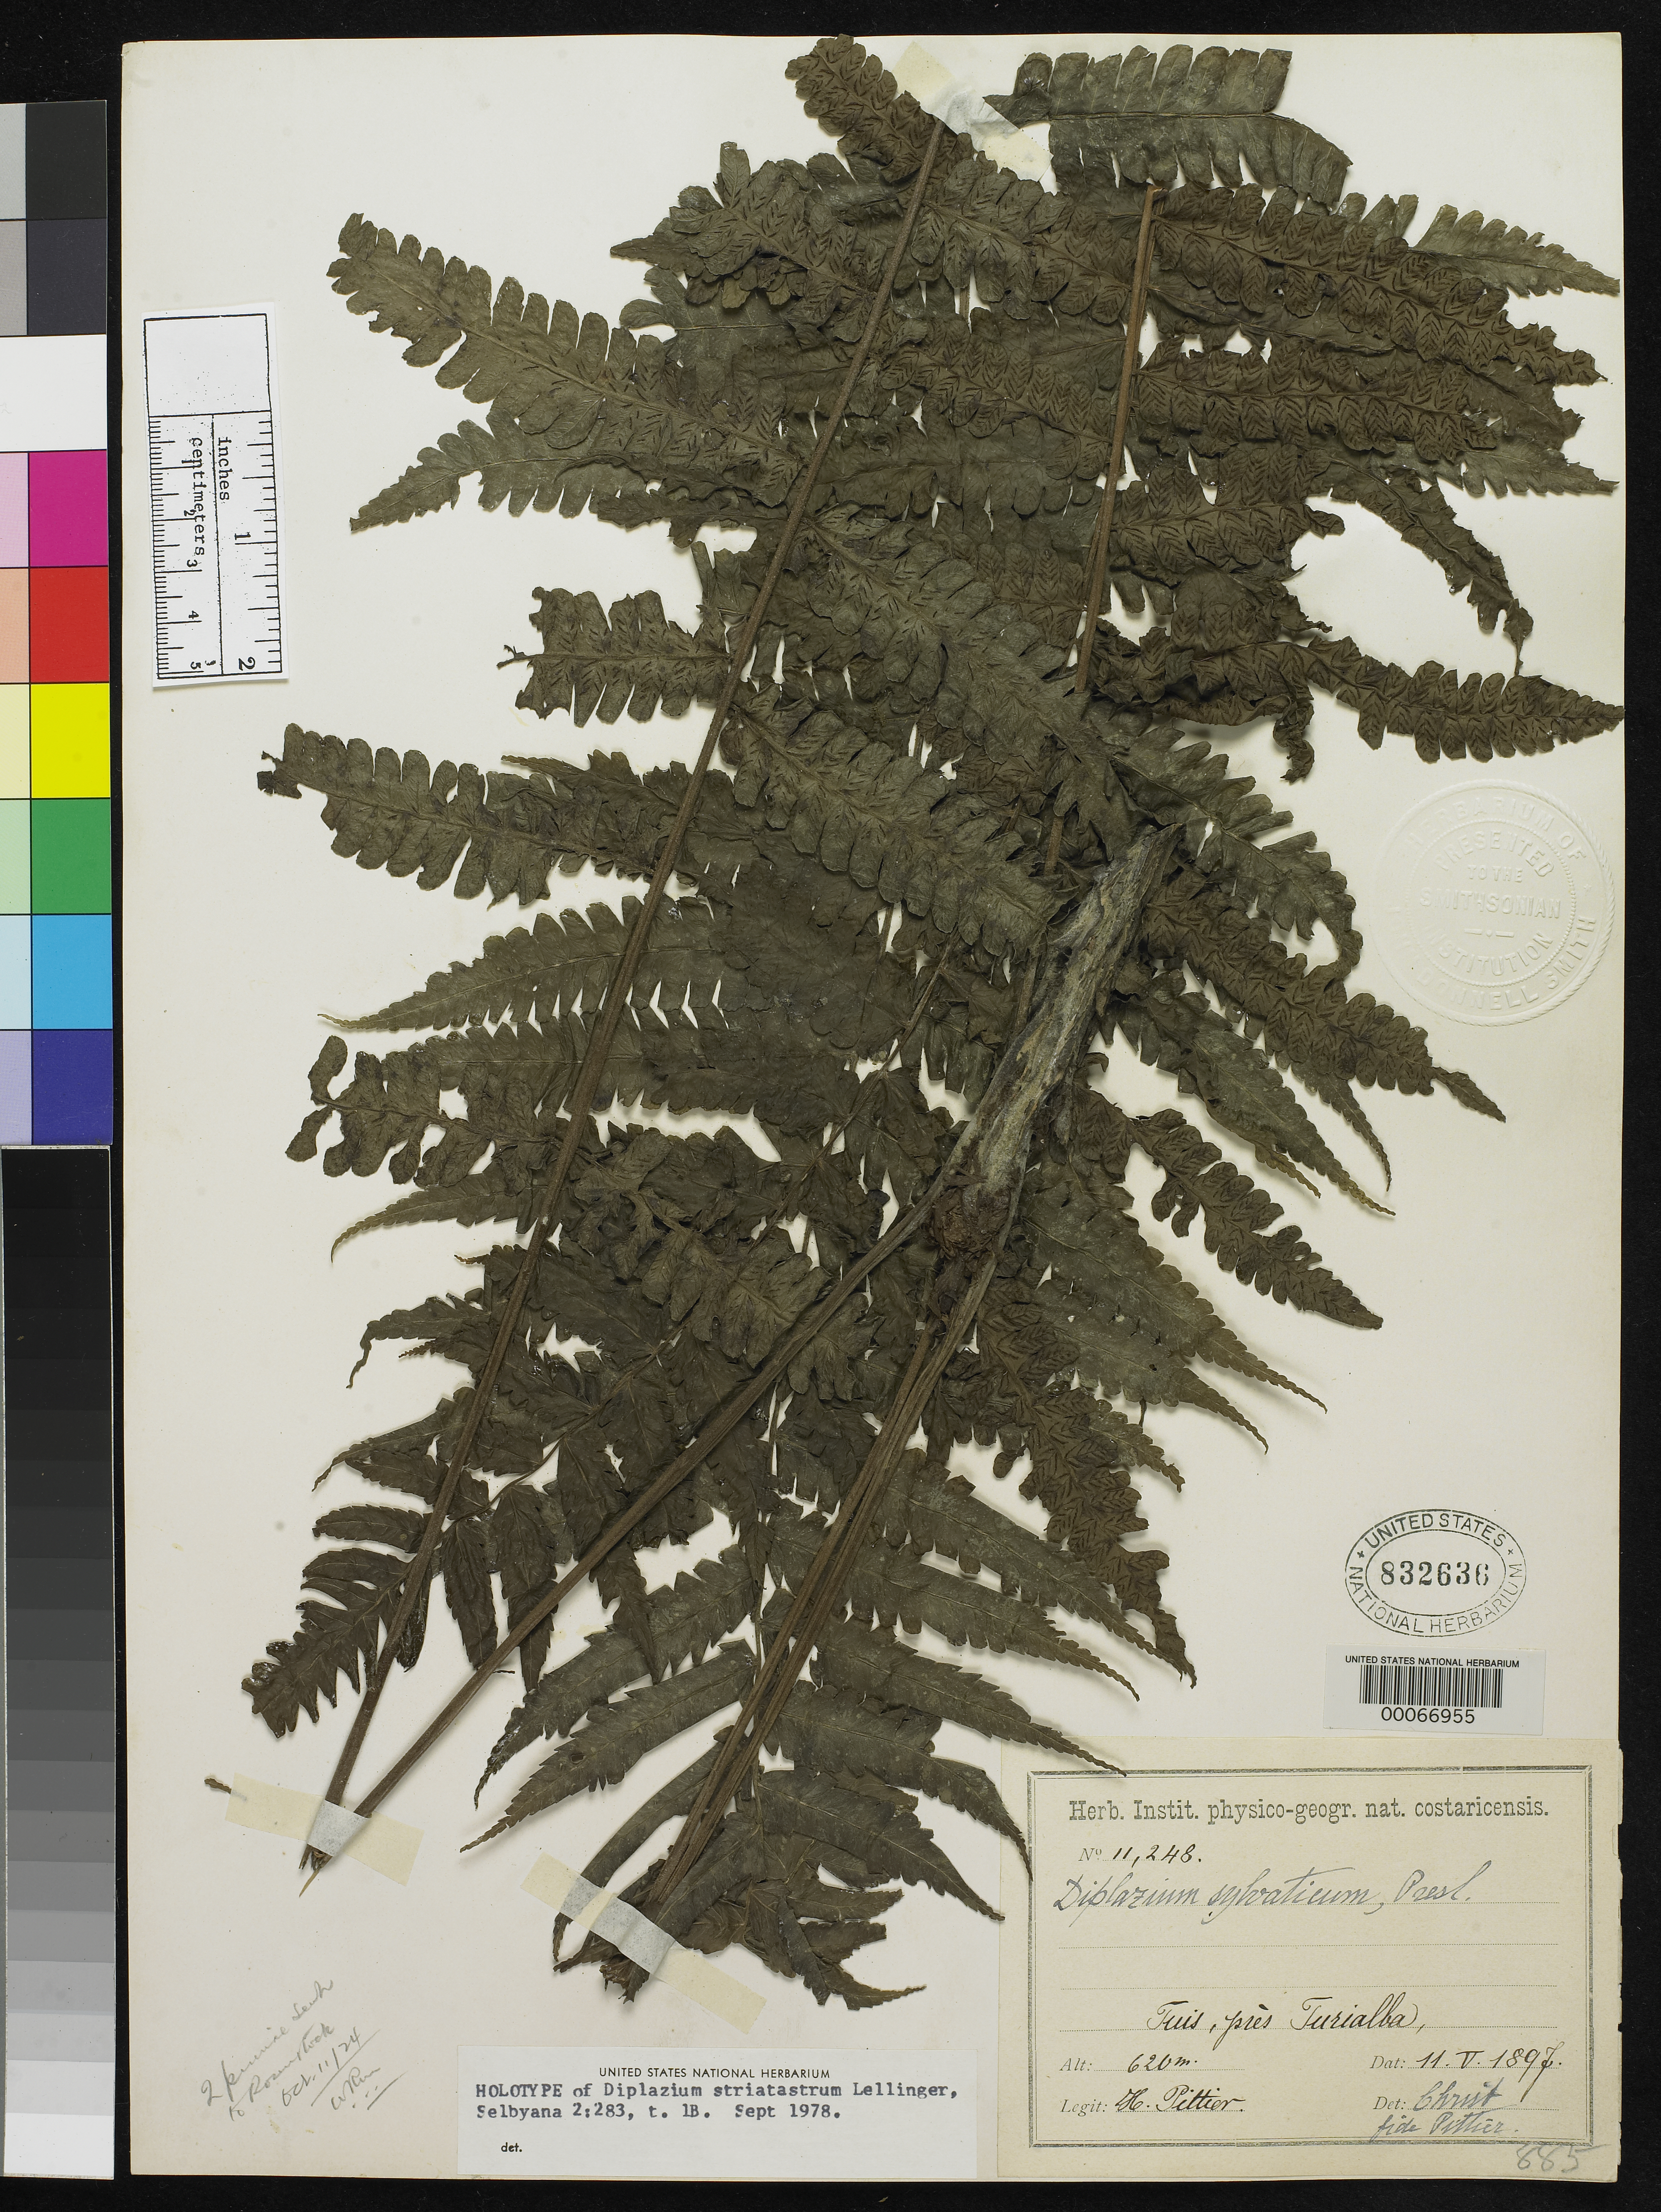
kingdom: Plantae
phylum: Tracheophyta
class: Polypodiopsida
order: Polypodiales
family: Athyriaceae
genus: Diplazium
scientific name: Diplazium striatastrum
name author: Lellinger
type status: Holotype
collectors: H. F. Pittier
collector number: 11248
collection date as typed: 11 May 1897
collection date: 1897-05-11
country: Costa Rica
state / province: Cartago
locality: Tuis, near Turrialba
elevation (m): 620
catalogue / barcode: US 832636